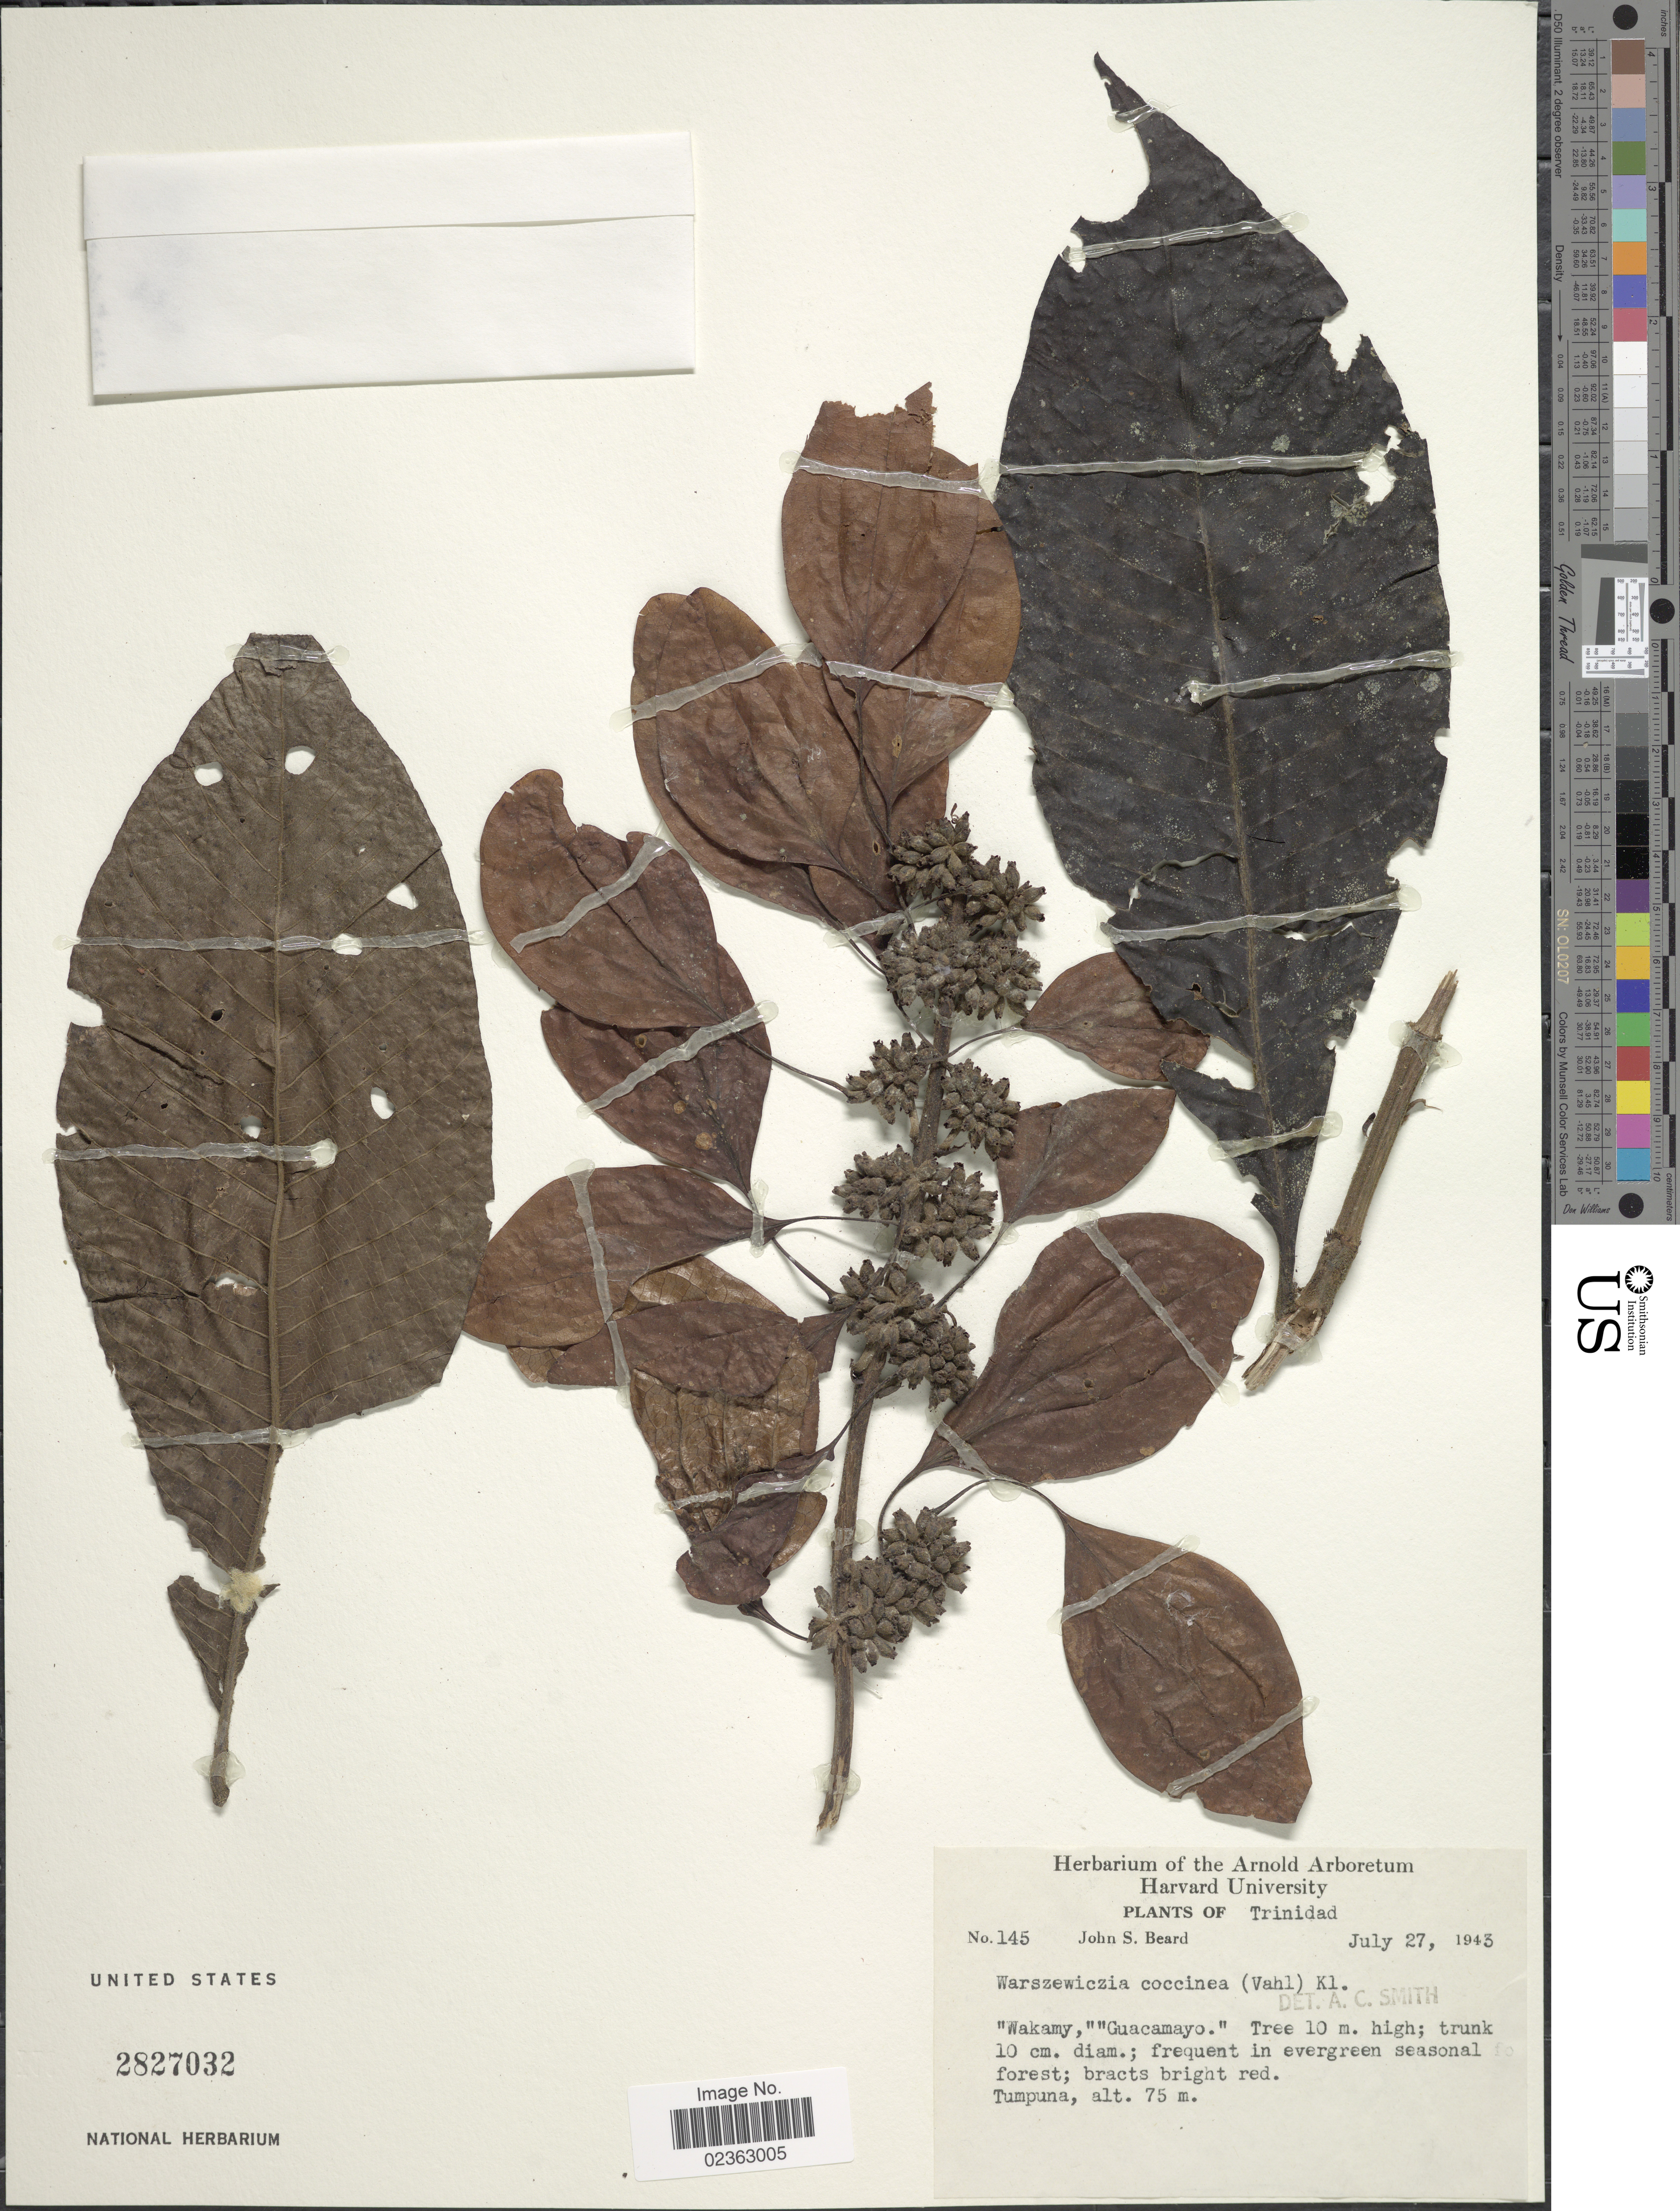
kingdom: Plantae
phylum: Tracheophyta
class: Magnoliopsida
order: Gentianales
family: Rubiaceae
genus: Warszewiczia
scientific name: Warszewiczia coccinea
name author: (Vahl) Klotzsch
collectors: J. Beard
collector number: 145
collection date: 1943-07-27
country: Trinidad and Tobago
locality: Wakamy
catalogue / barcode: US 2827032